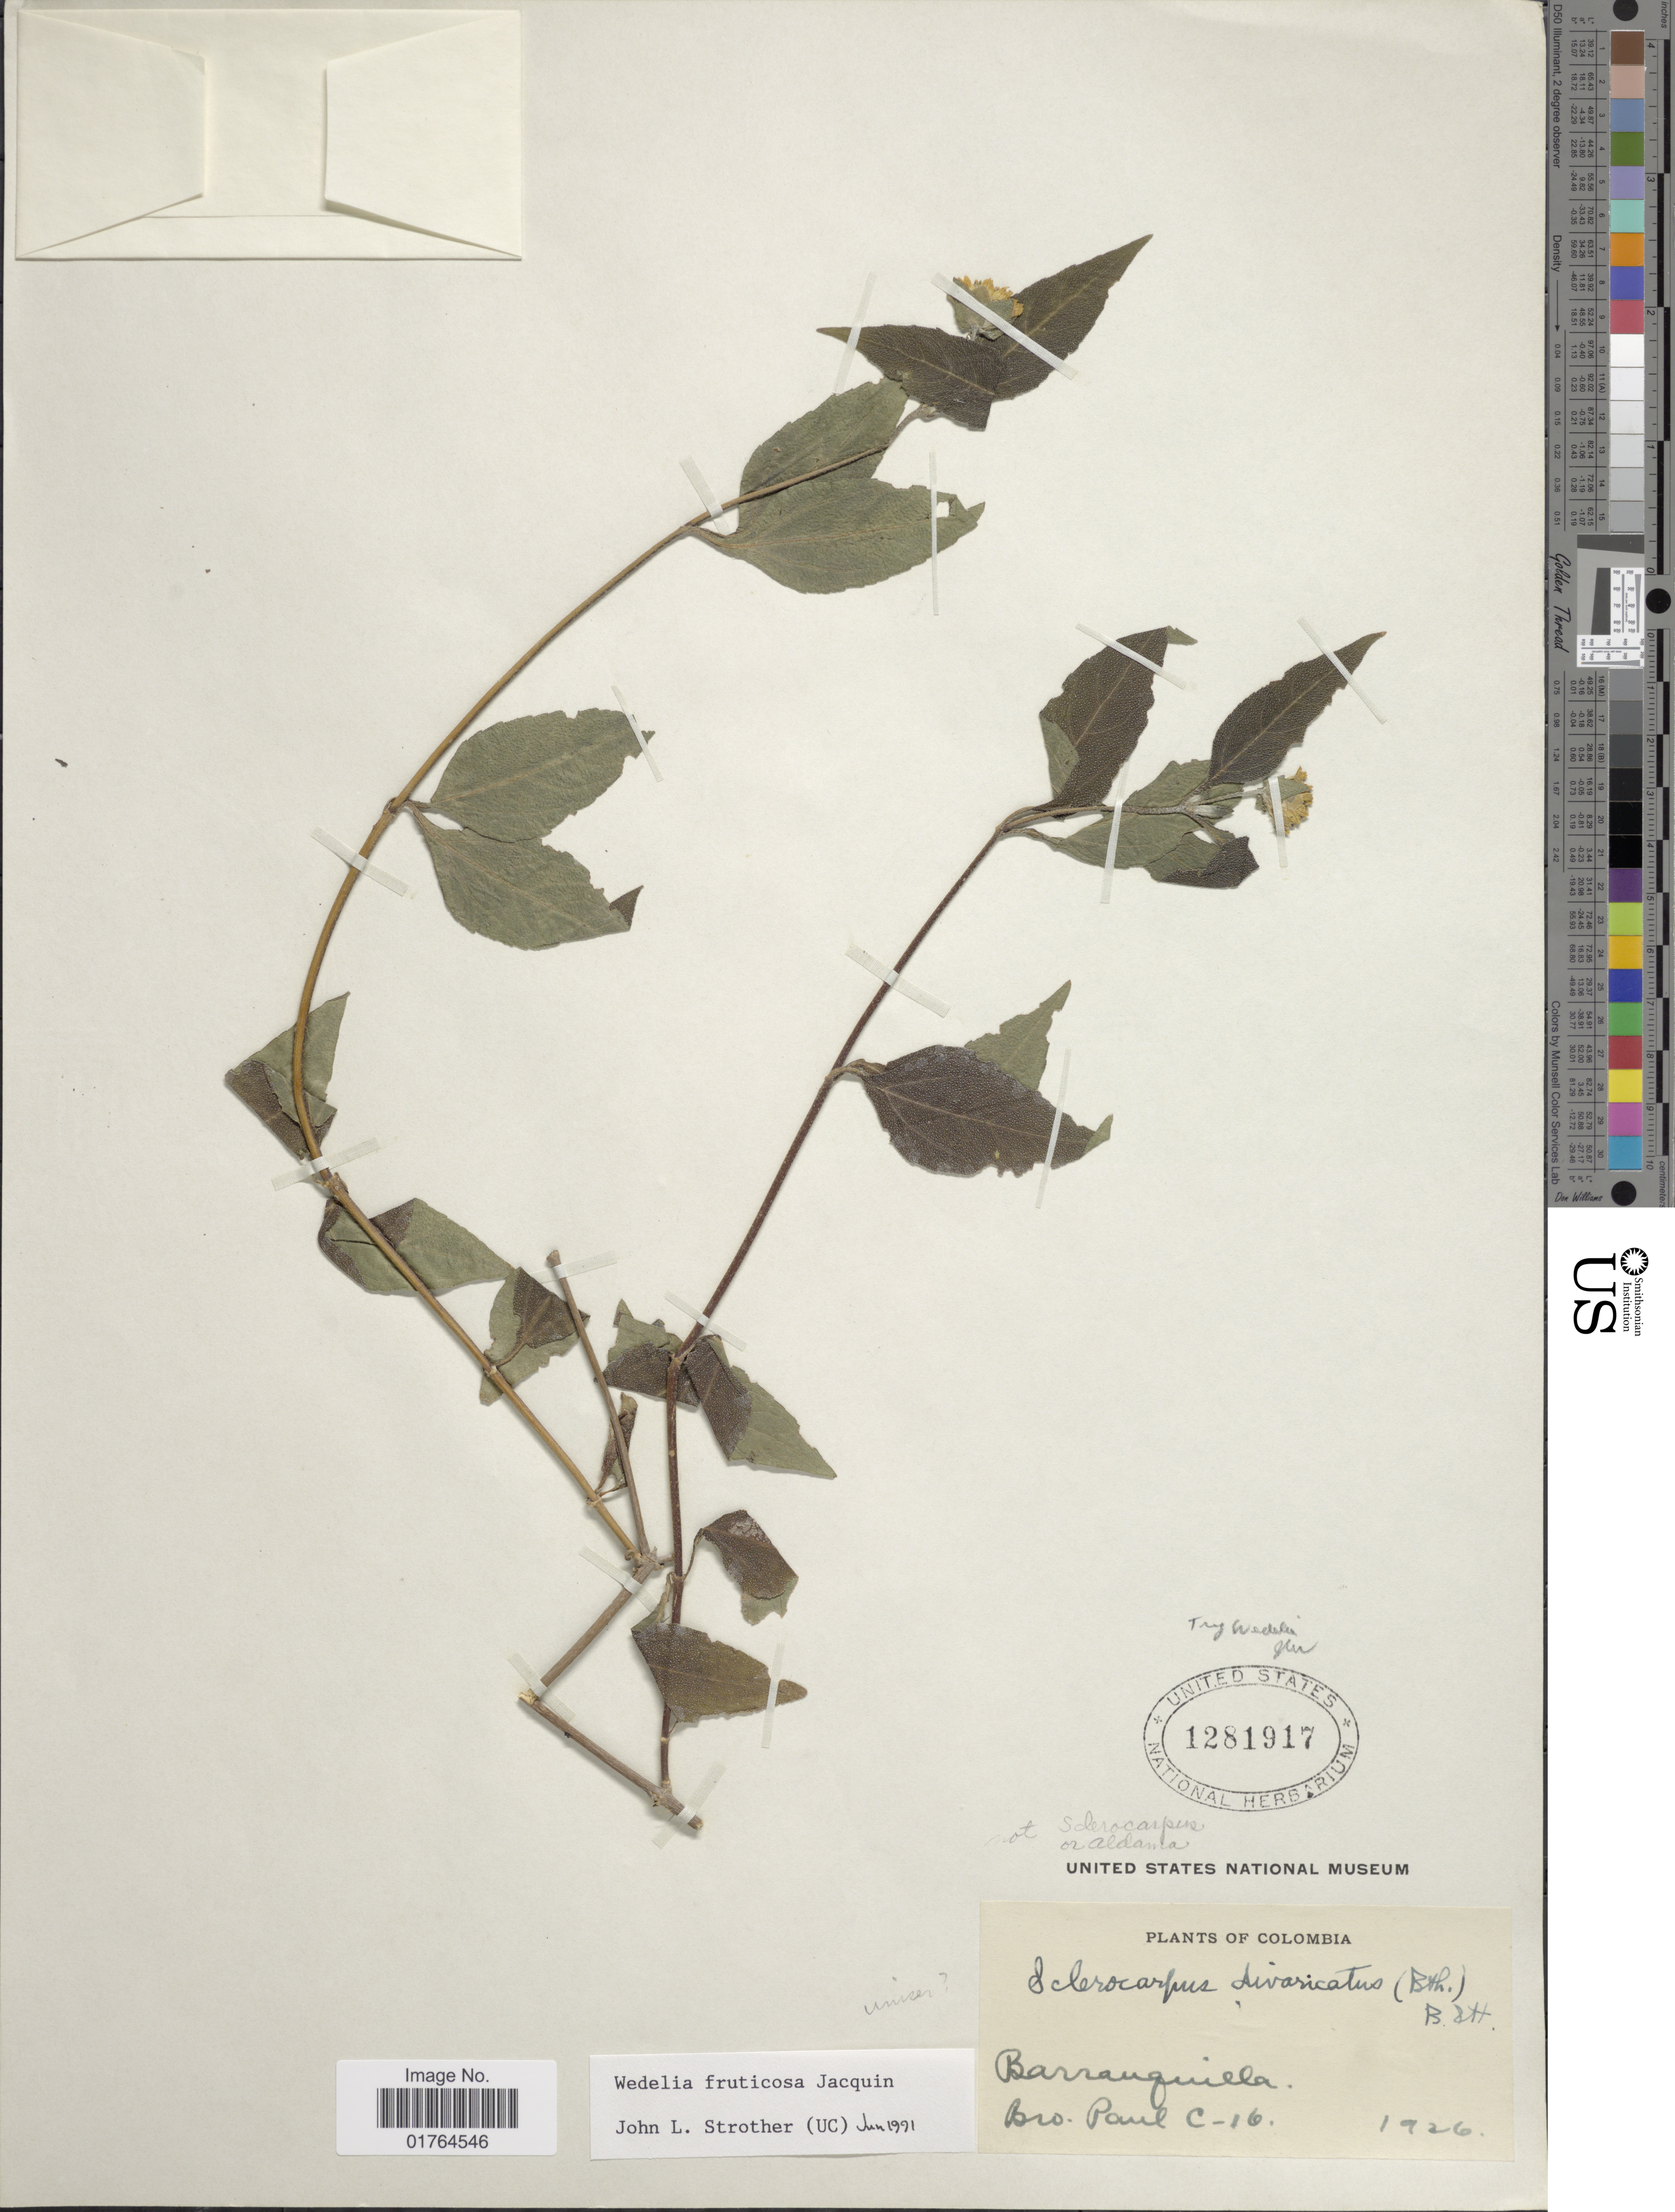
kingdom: Plantae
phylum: Tracheophyta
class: Magnoliopsida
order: Asterales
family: Asteraceae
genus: Wedelia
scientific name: Wedelia fruticosa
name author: Jacq.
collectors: B. Paul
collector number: C-16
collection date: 1926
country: Colombia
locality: Barranquilla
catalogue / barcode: US 1281917